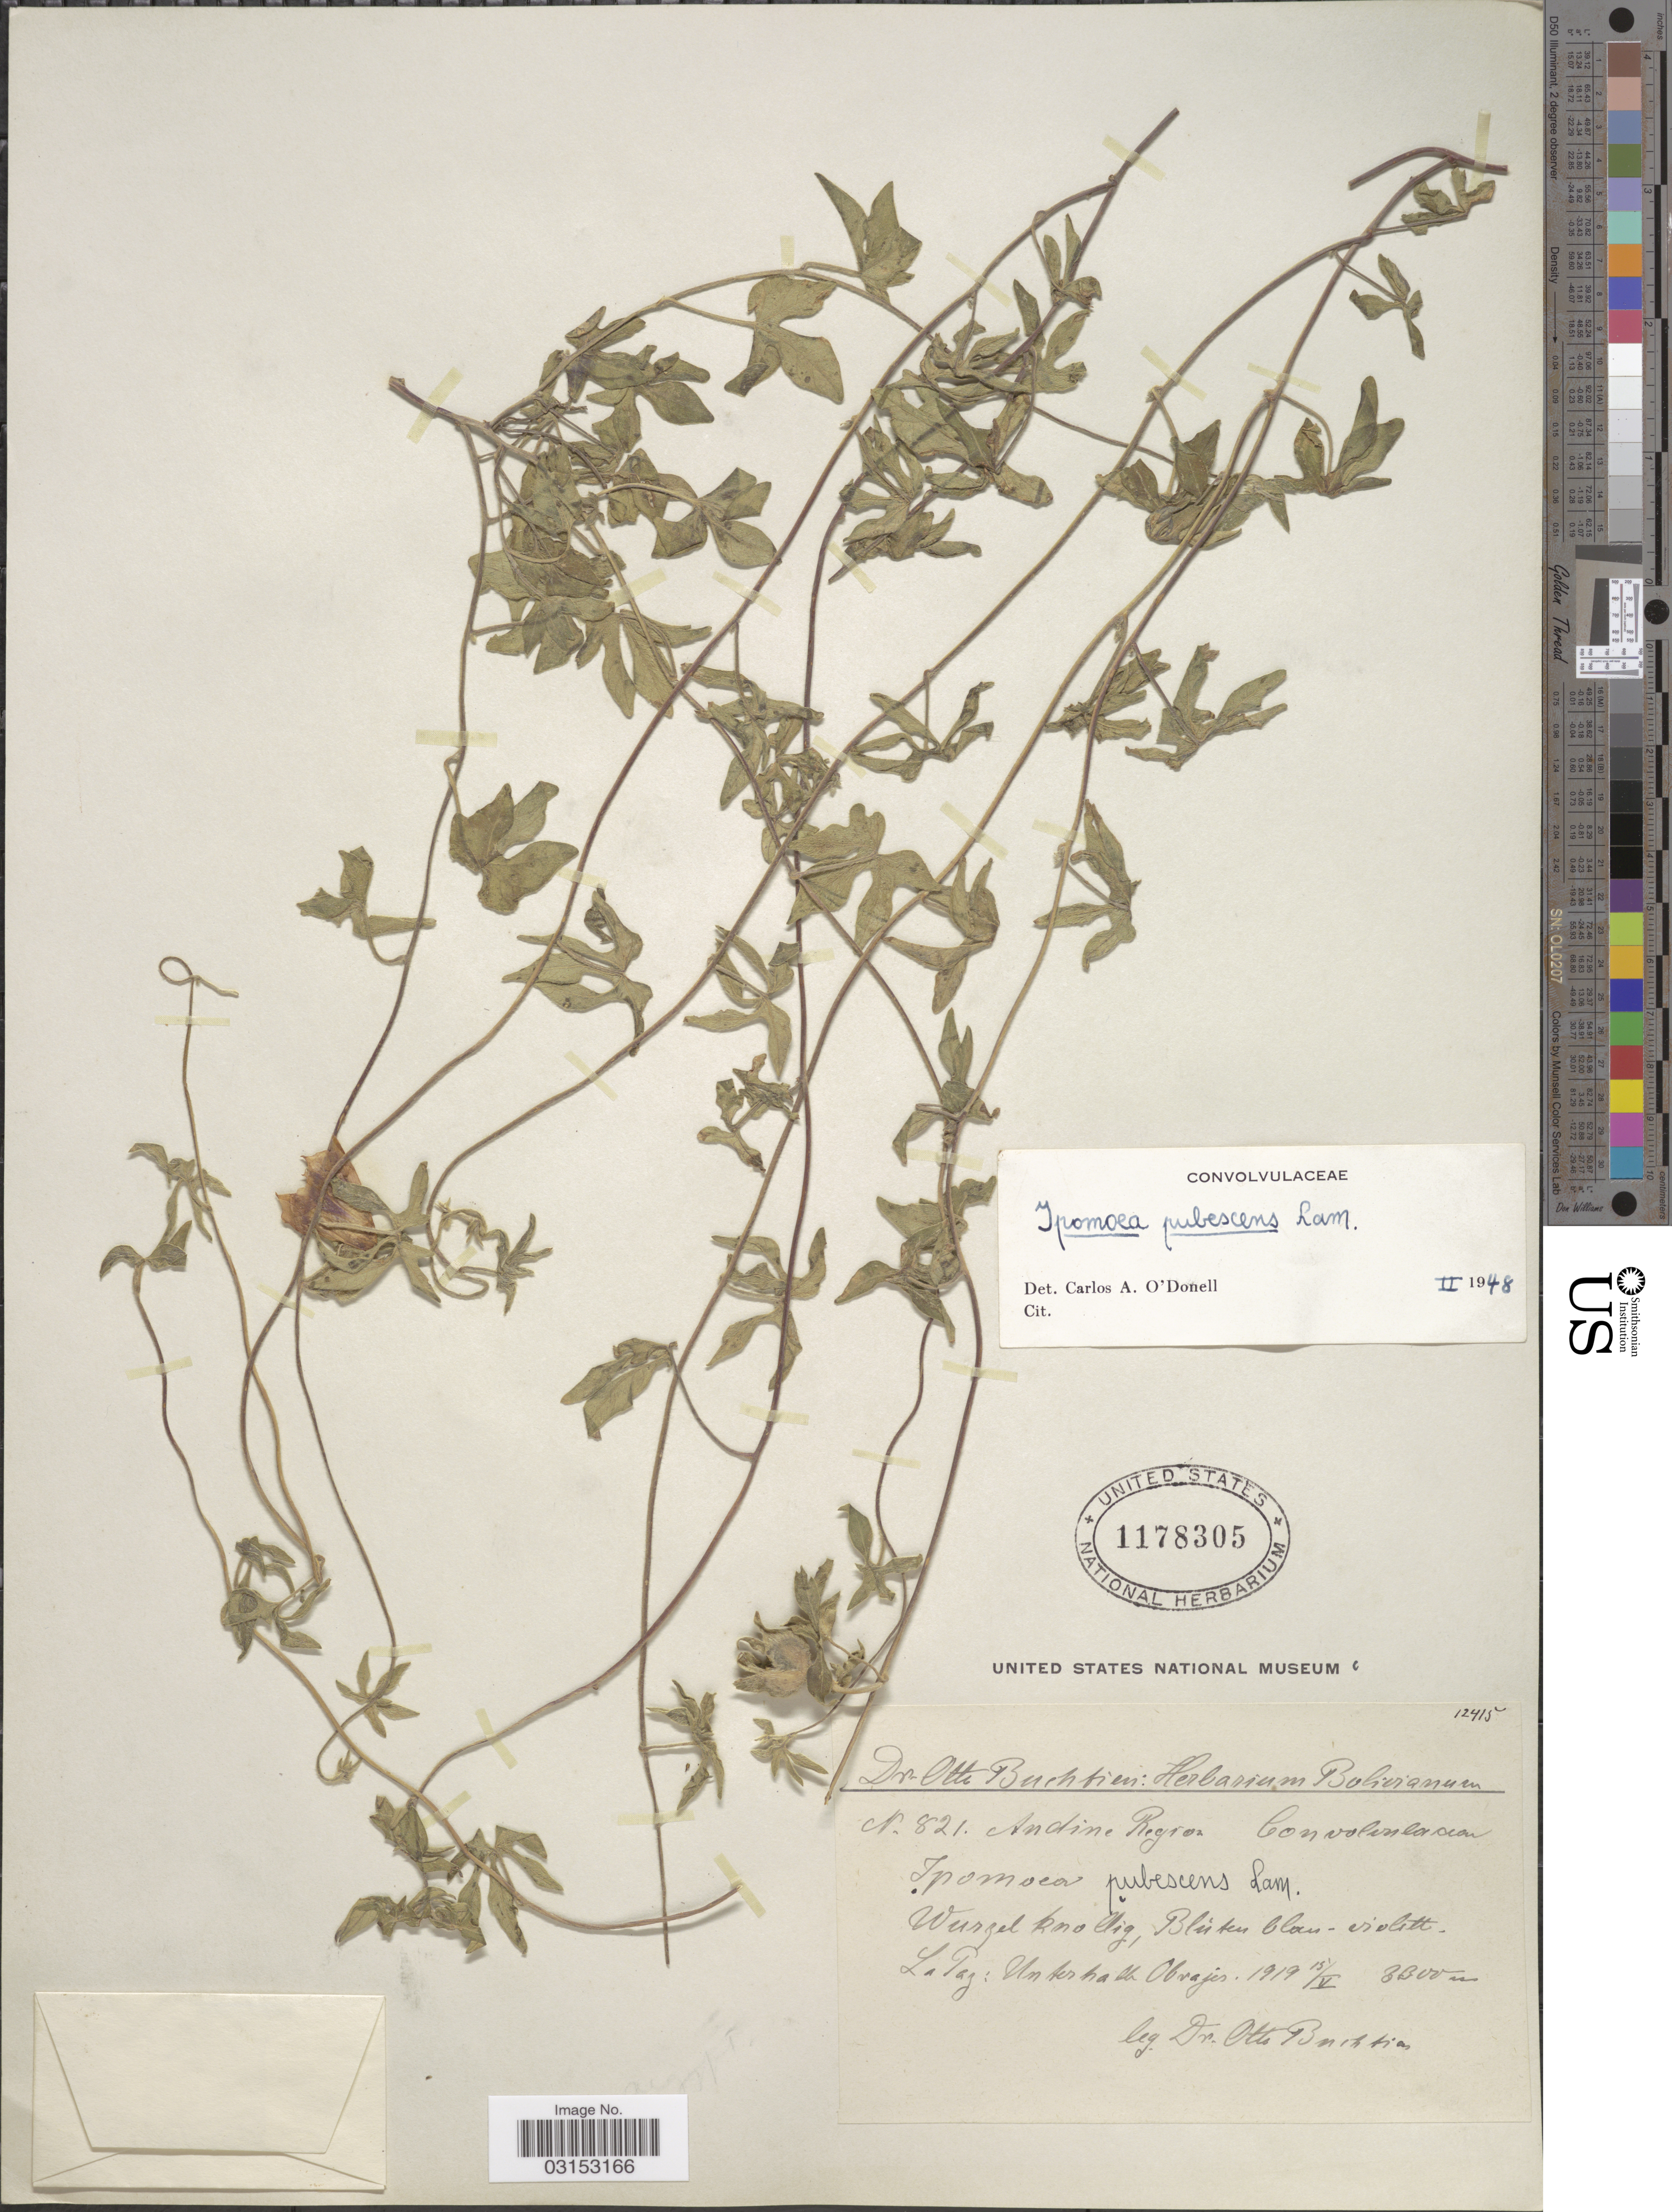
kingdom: Plantae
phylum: Tracheophyta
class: Magnoliopsida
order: Solanales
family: Convolvulaceae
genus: Ipomoea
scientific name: Ipomoea pubescens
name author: Lam.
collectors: O. Buchtien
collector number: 821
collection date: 1919-05-15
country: Bolivia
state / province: La Paz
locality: Unterhalb de Obrajes. Andine Region.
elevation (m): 3300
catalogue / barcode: US 1178305